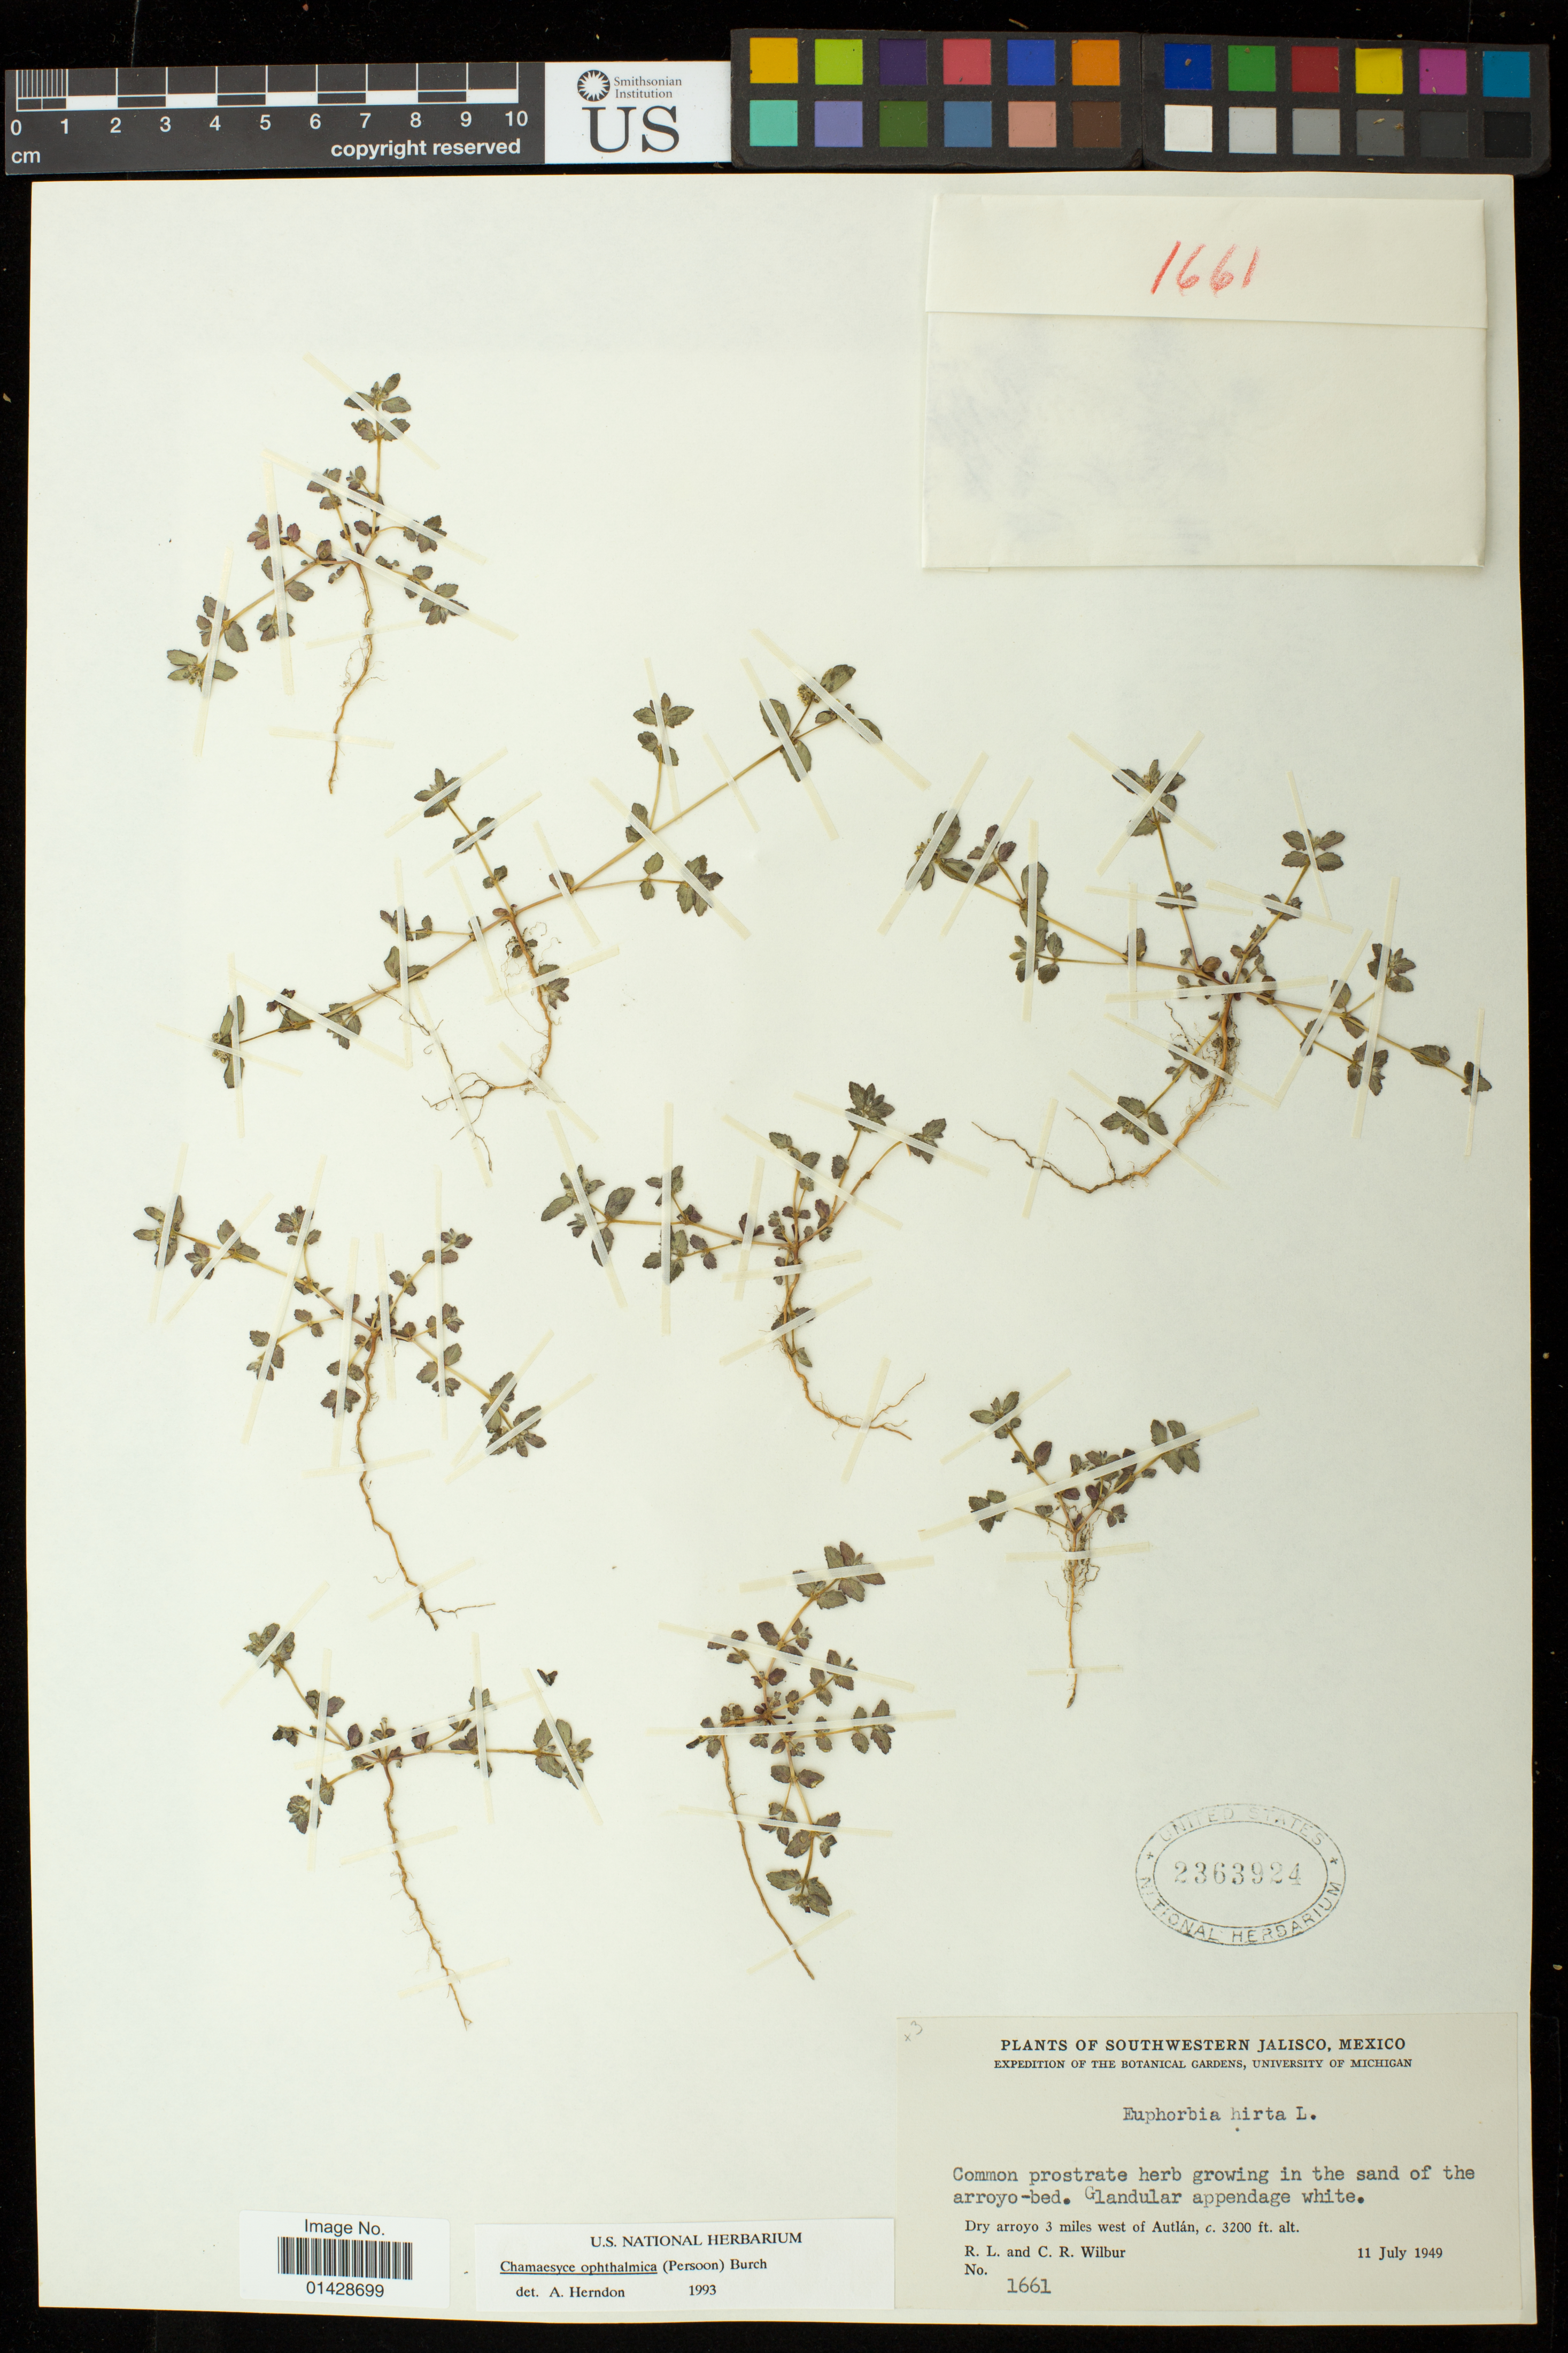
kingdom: Plantae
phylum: Tracheophyta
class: Magnoliopsida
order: Malpighiales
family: Euphorbiaceae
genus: Euphorbia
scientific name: Euphorbia ophthalmica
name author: Pers.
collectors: R. L. Wilbur & C. Wilbur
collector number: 1661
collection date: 1949-07-11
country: Mexico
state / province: Jalisco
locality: Dry arroyo 3 miles west of Autlan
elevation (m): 975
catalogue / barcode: US 2363924